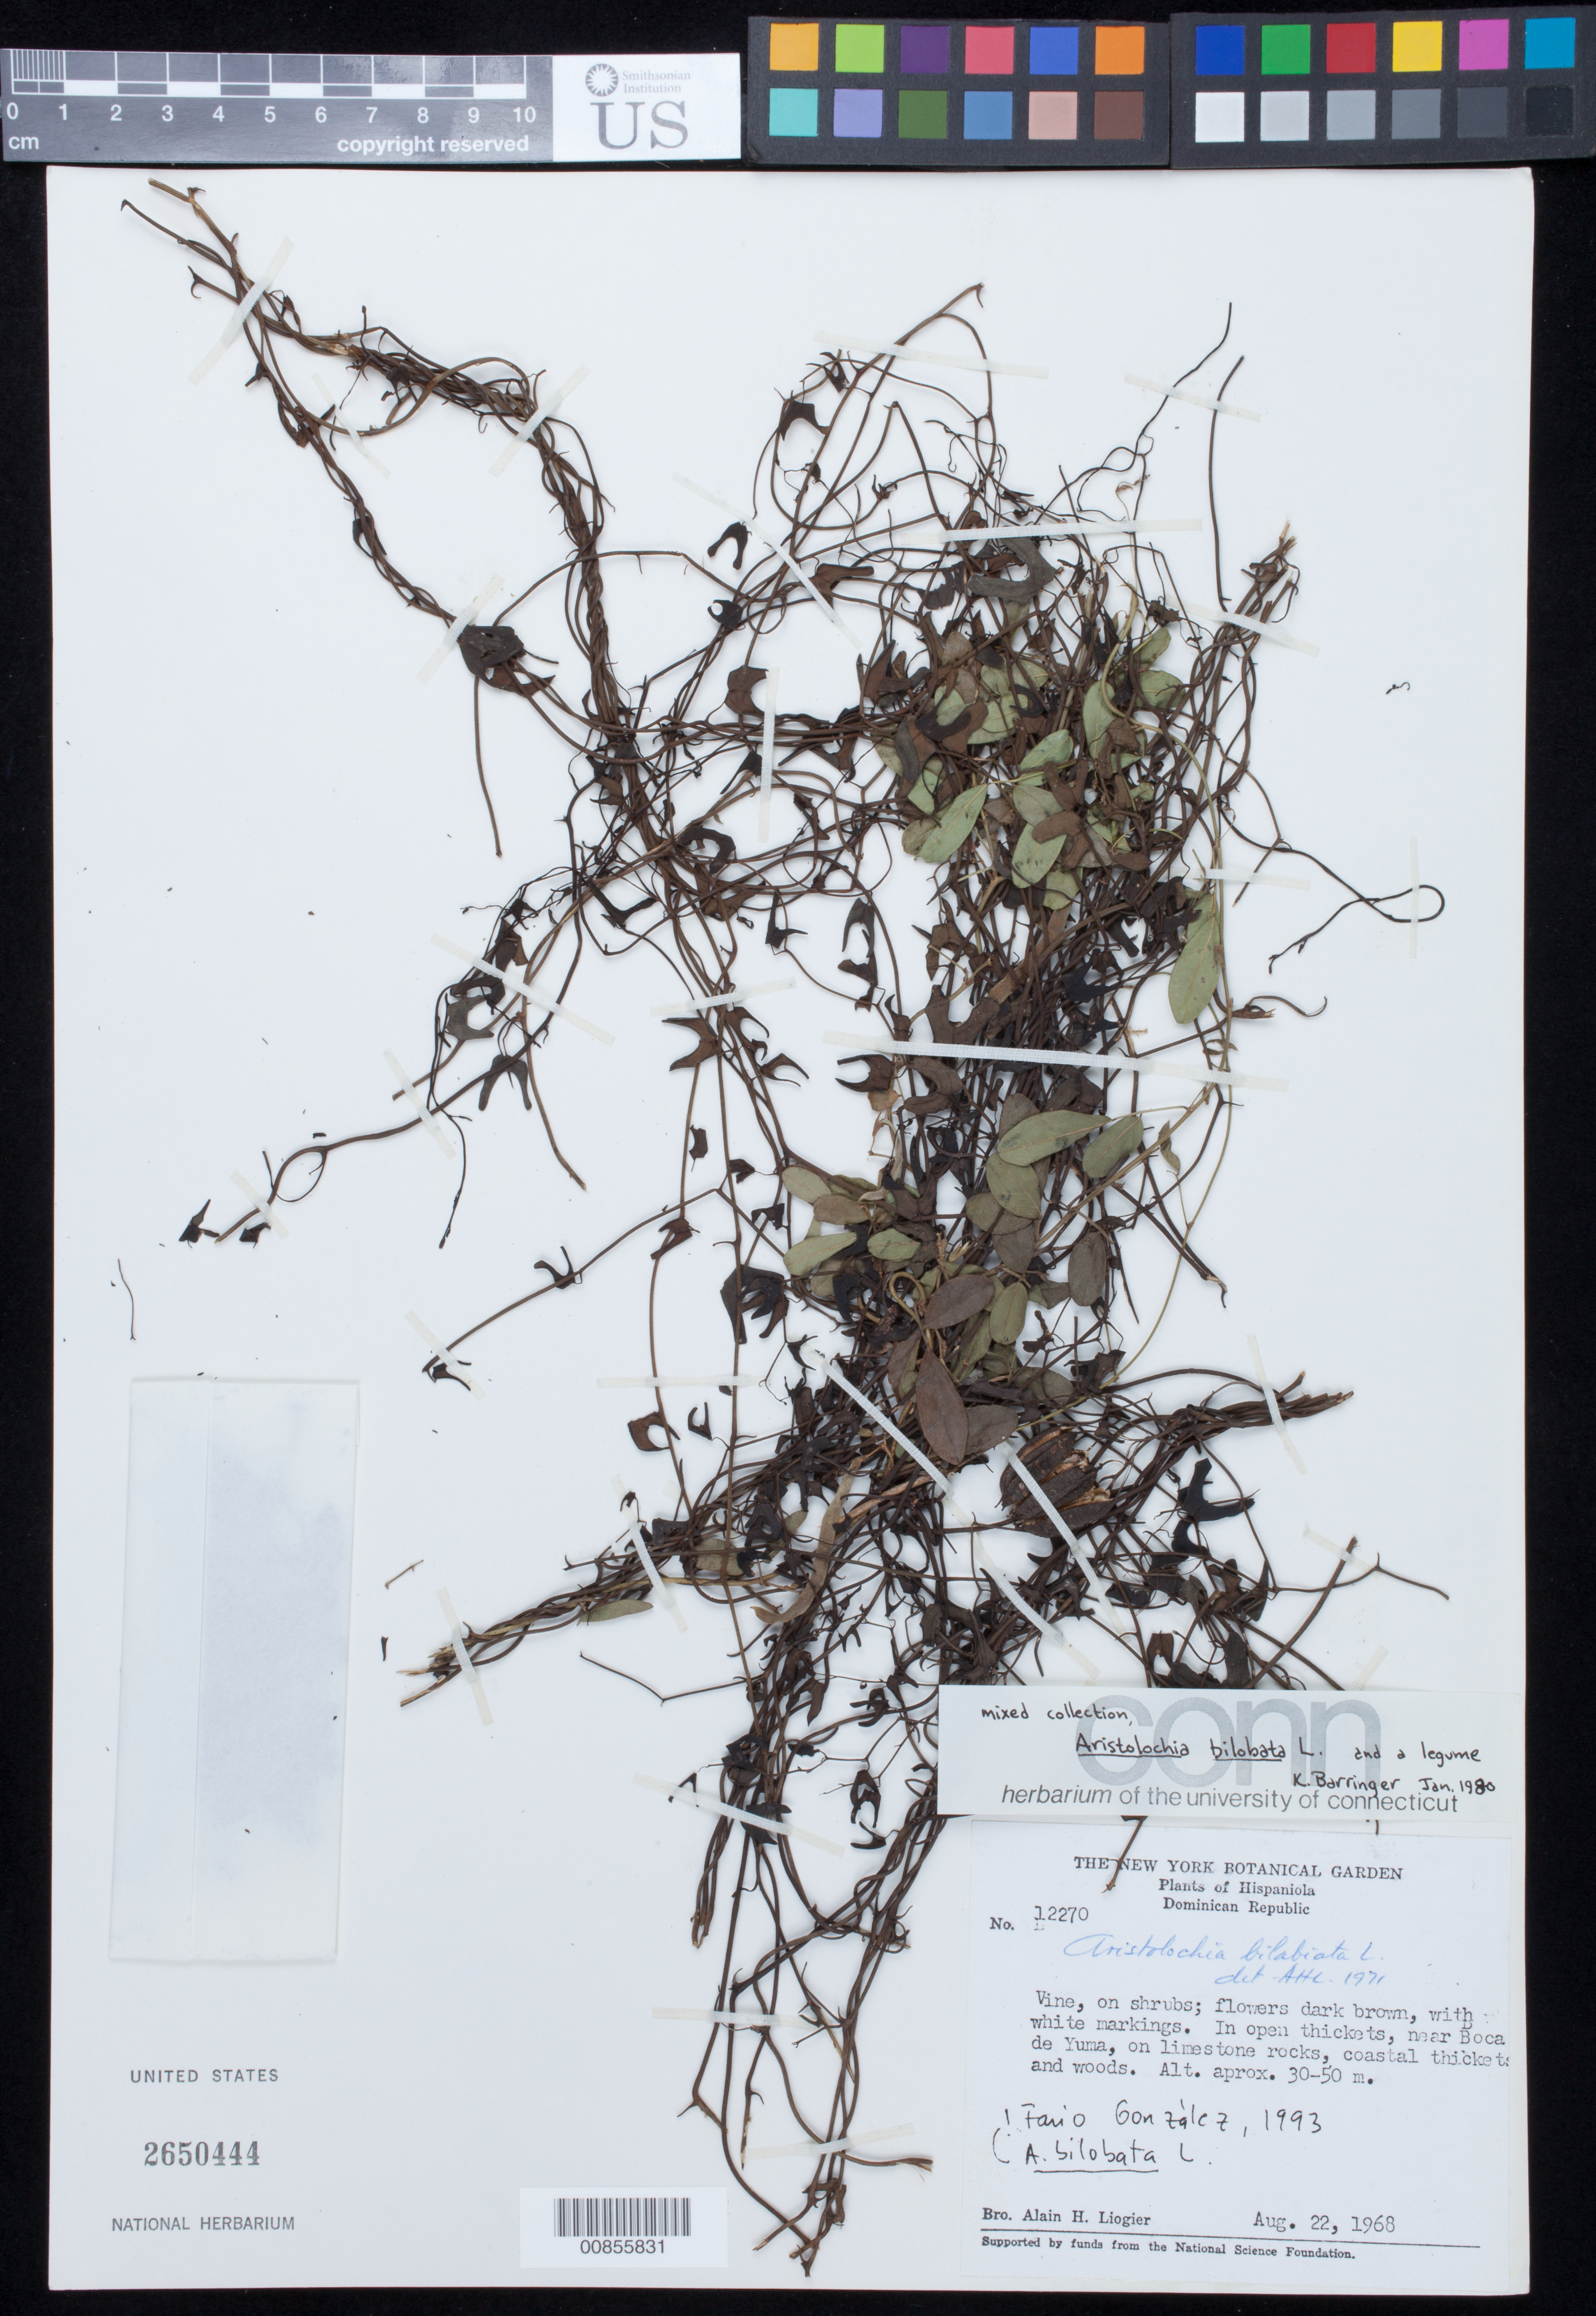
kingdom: Plantae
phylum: Tracheophyta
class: Magnoliopsida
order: Piperales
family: Aristolochiaceae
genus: Aristolochia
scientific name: Aristolochia adiastola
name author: G.A. Romero & Elad.Fernández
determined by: Romero González, G. A.; Ferreras, Irina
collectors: A. H. Liogier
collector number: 12270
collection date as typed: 22 Aug 1968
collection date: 1968-08-22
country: Dominican Republic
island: Hispaniola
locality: Near Boca de Yuma.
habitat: On shrubs. On limestone rocks, coastal thickets and woods.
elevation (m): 30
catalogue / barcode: US 2650444